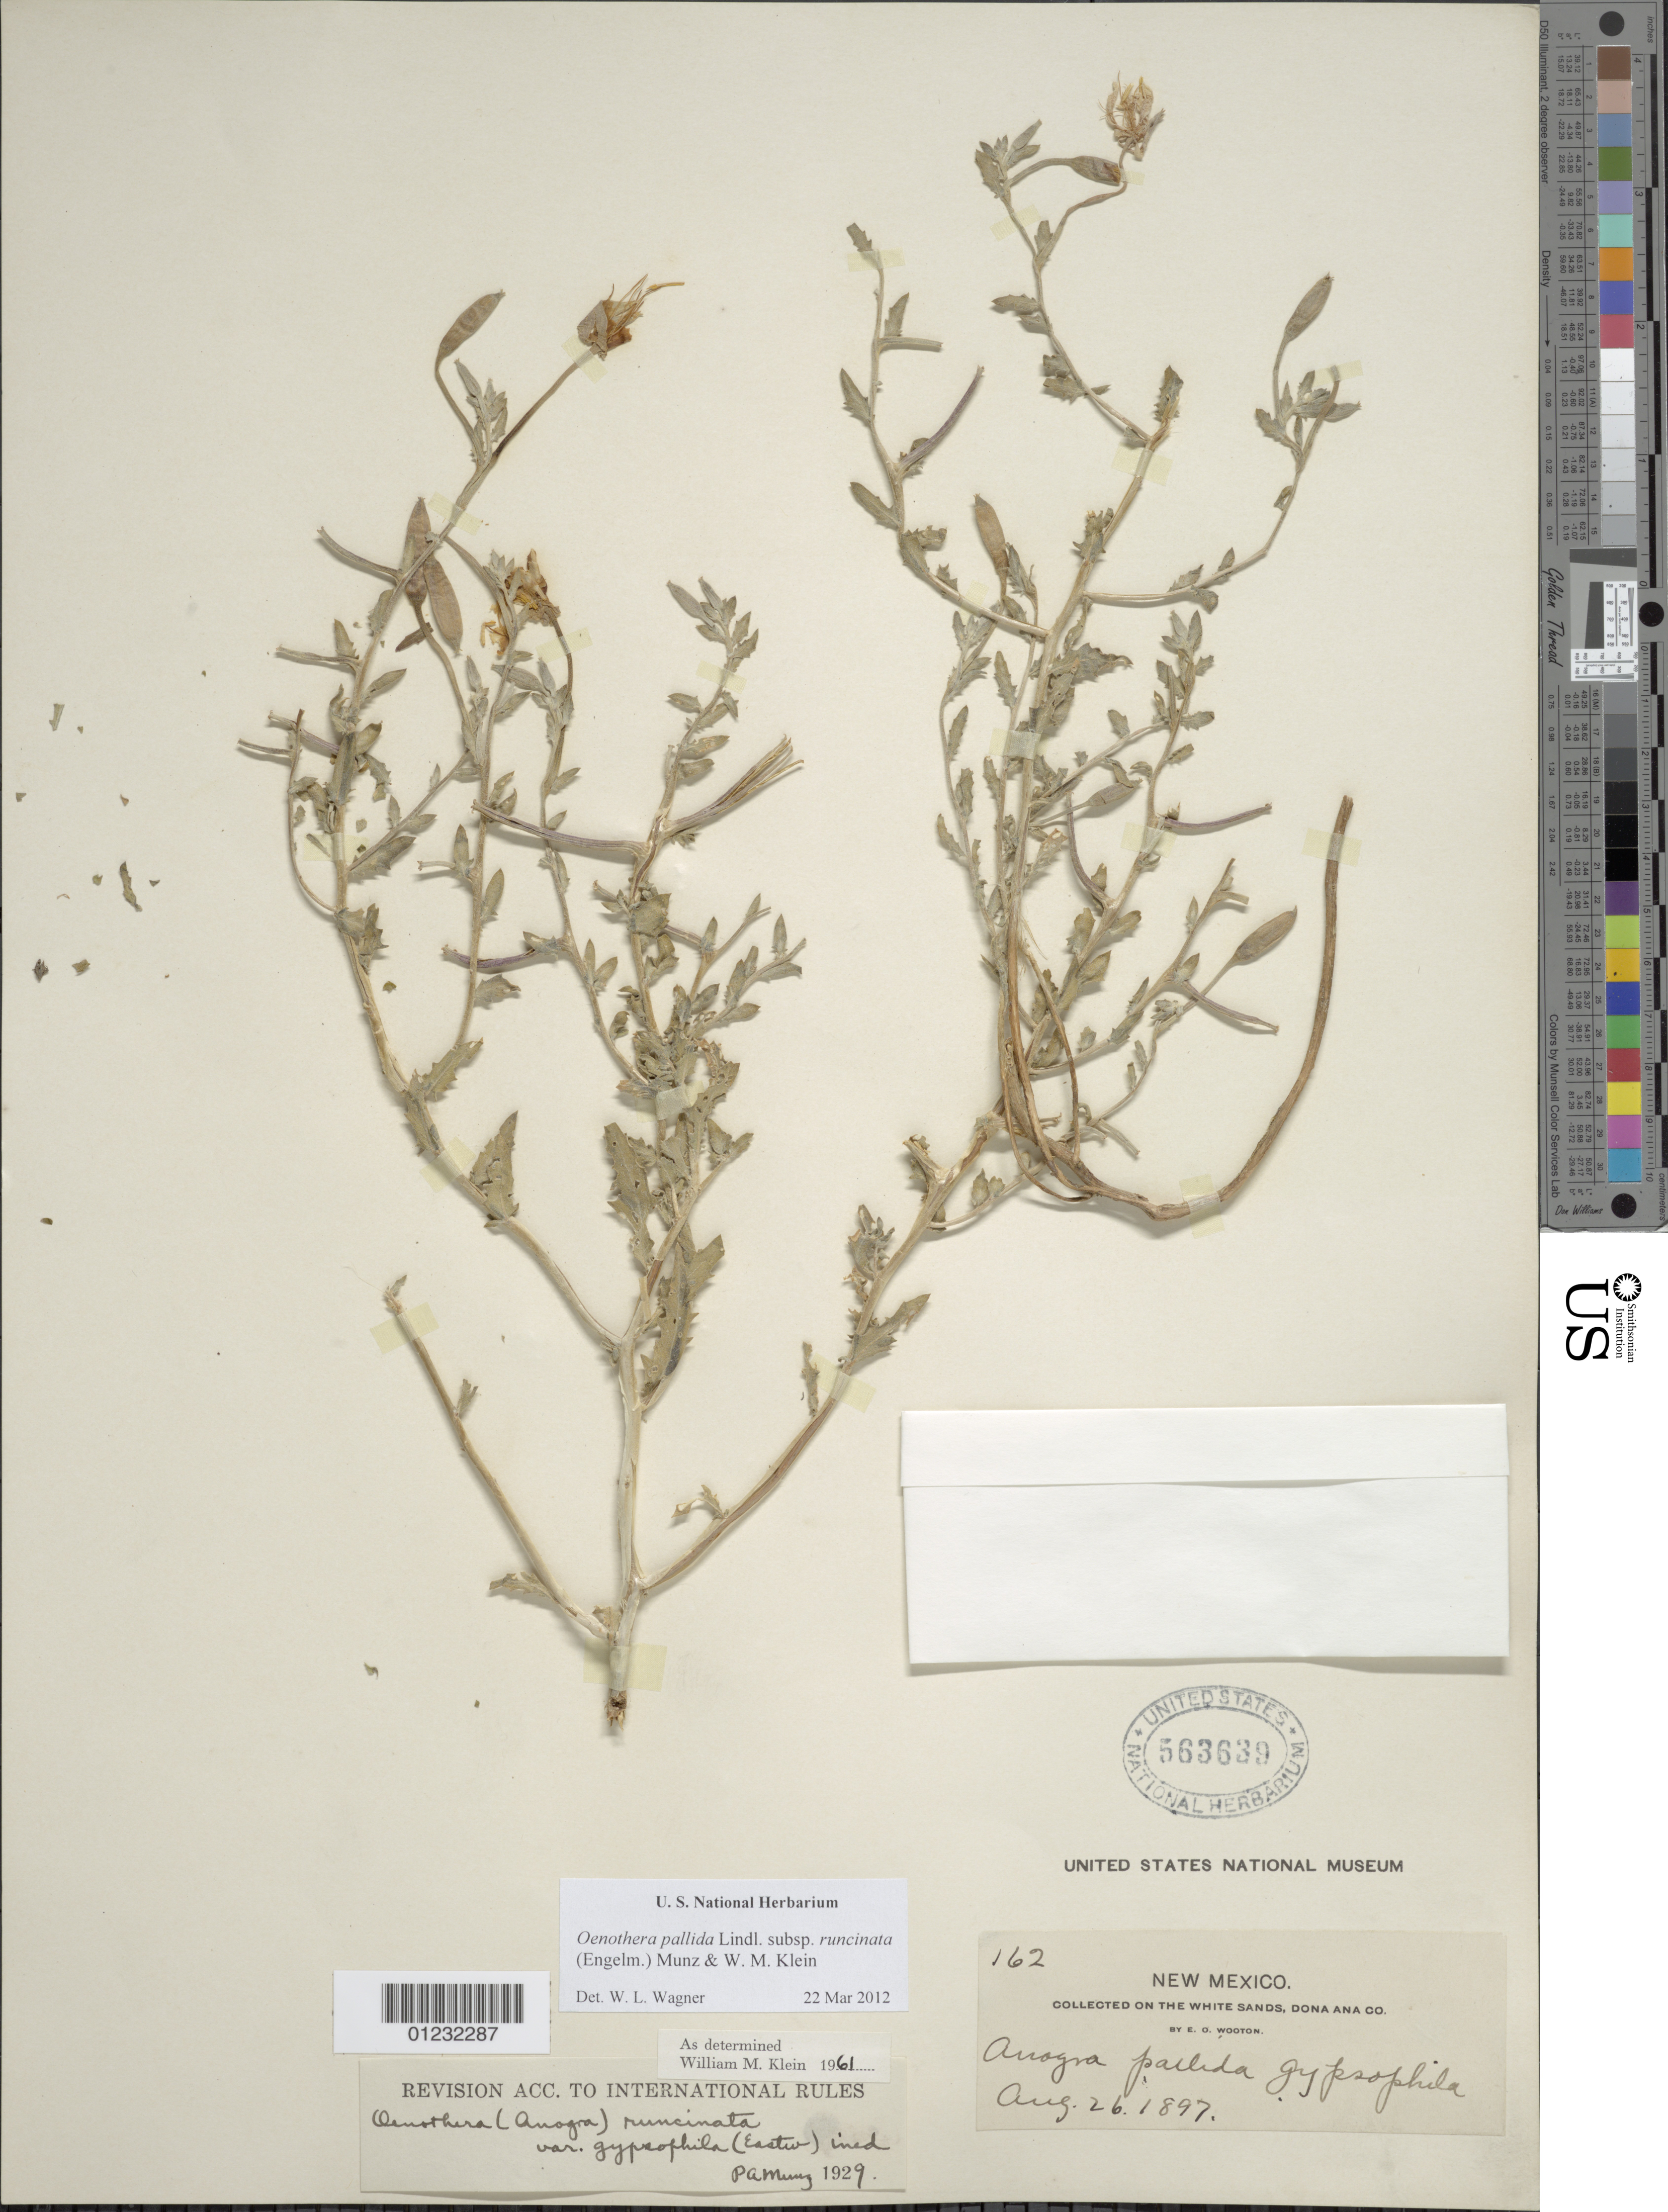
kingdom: Plantae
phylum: Tracheophyta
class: Magnoliopsida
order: Myrtales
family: Onagraceae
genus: Oenothera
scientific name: Oenothera pallida subsp. runcinata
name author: (Engelm.) Munz & W.M. Klein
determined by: Wagner, W. L., (BOT), Smithsonian Institution - National Museum of Natural History (UNITED STATES)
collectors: E. O. Wooton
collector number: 162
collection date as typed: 26 Aug 1897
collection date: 1897-08-26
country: United States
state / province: New Mexico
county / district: Dona Ana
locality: White Sands.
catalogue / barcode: US 563639